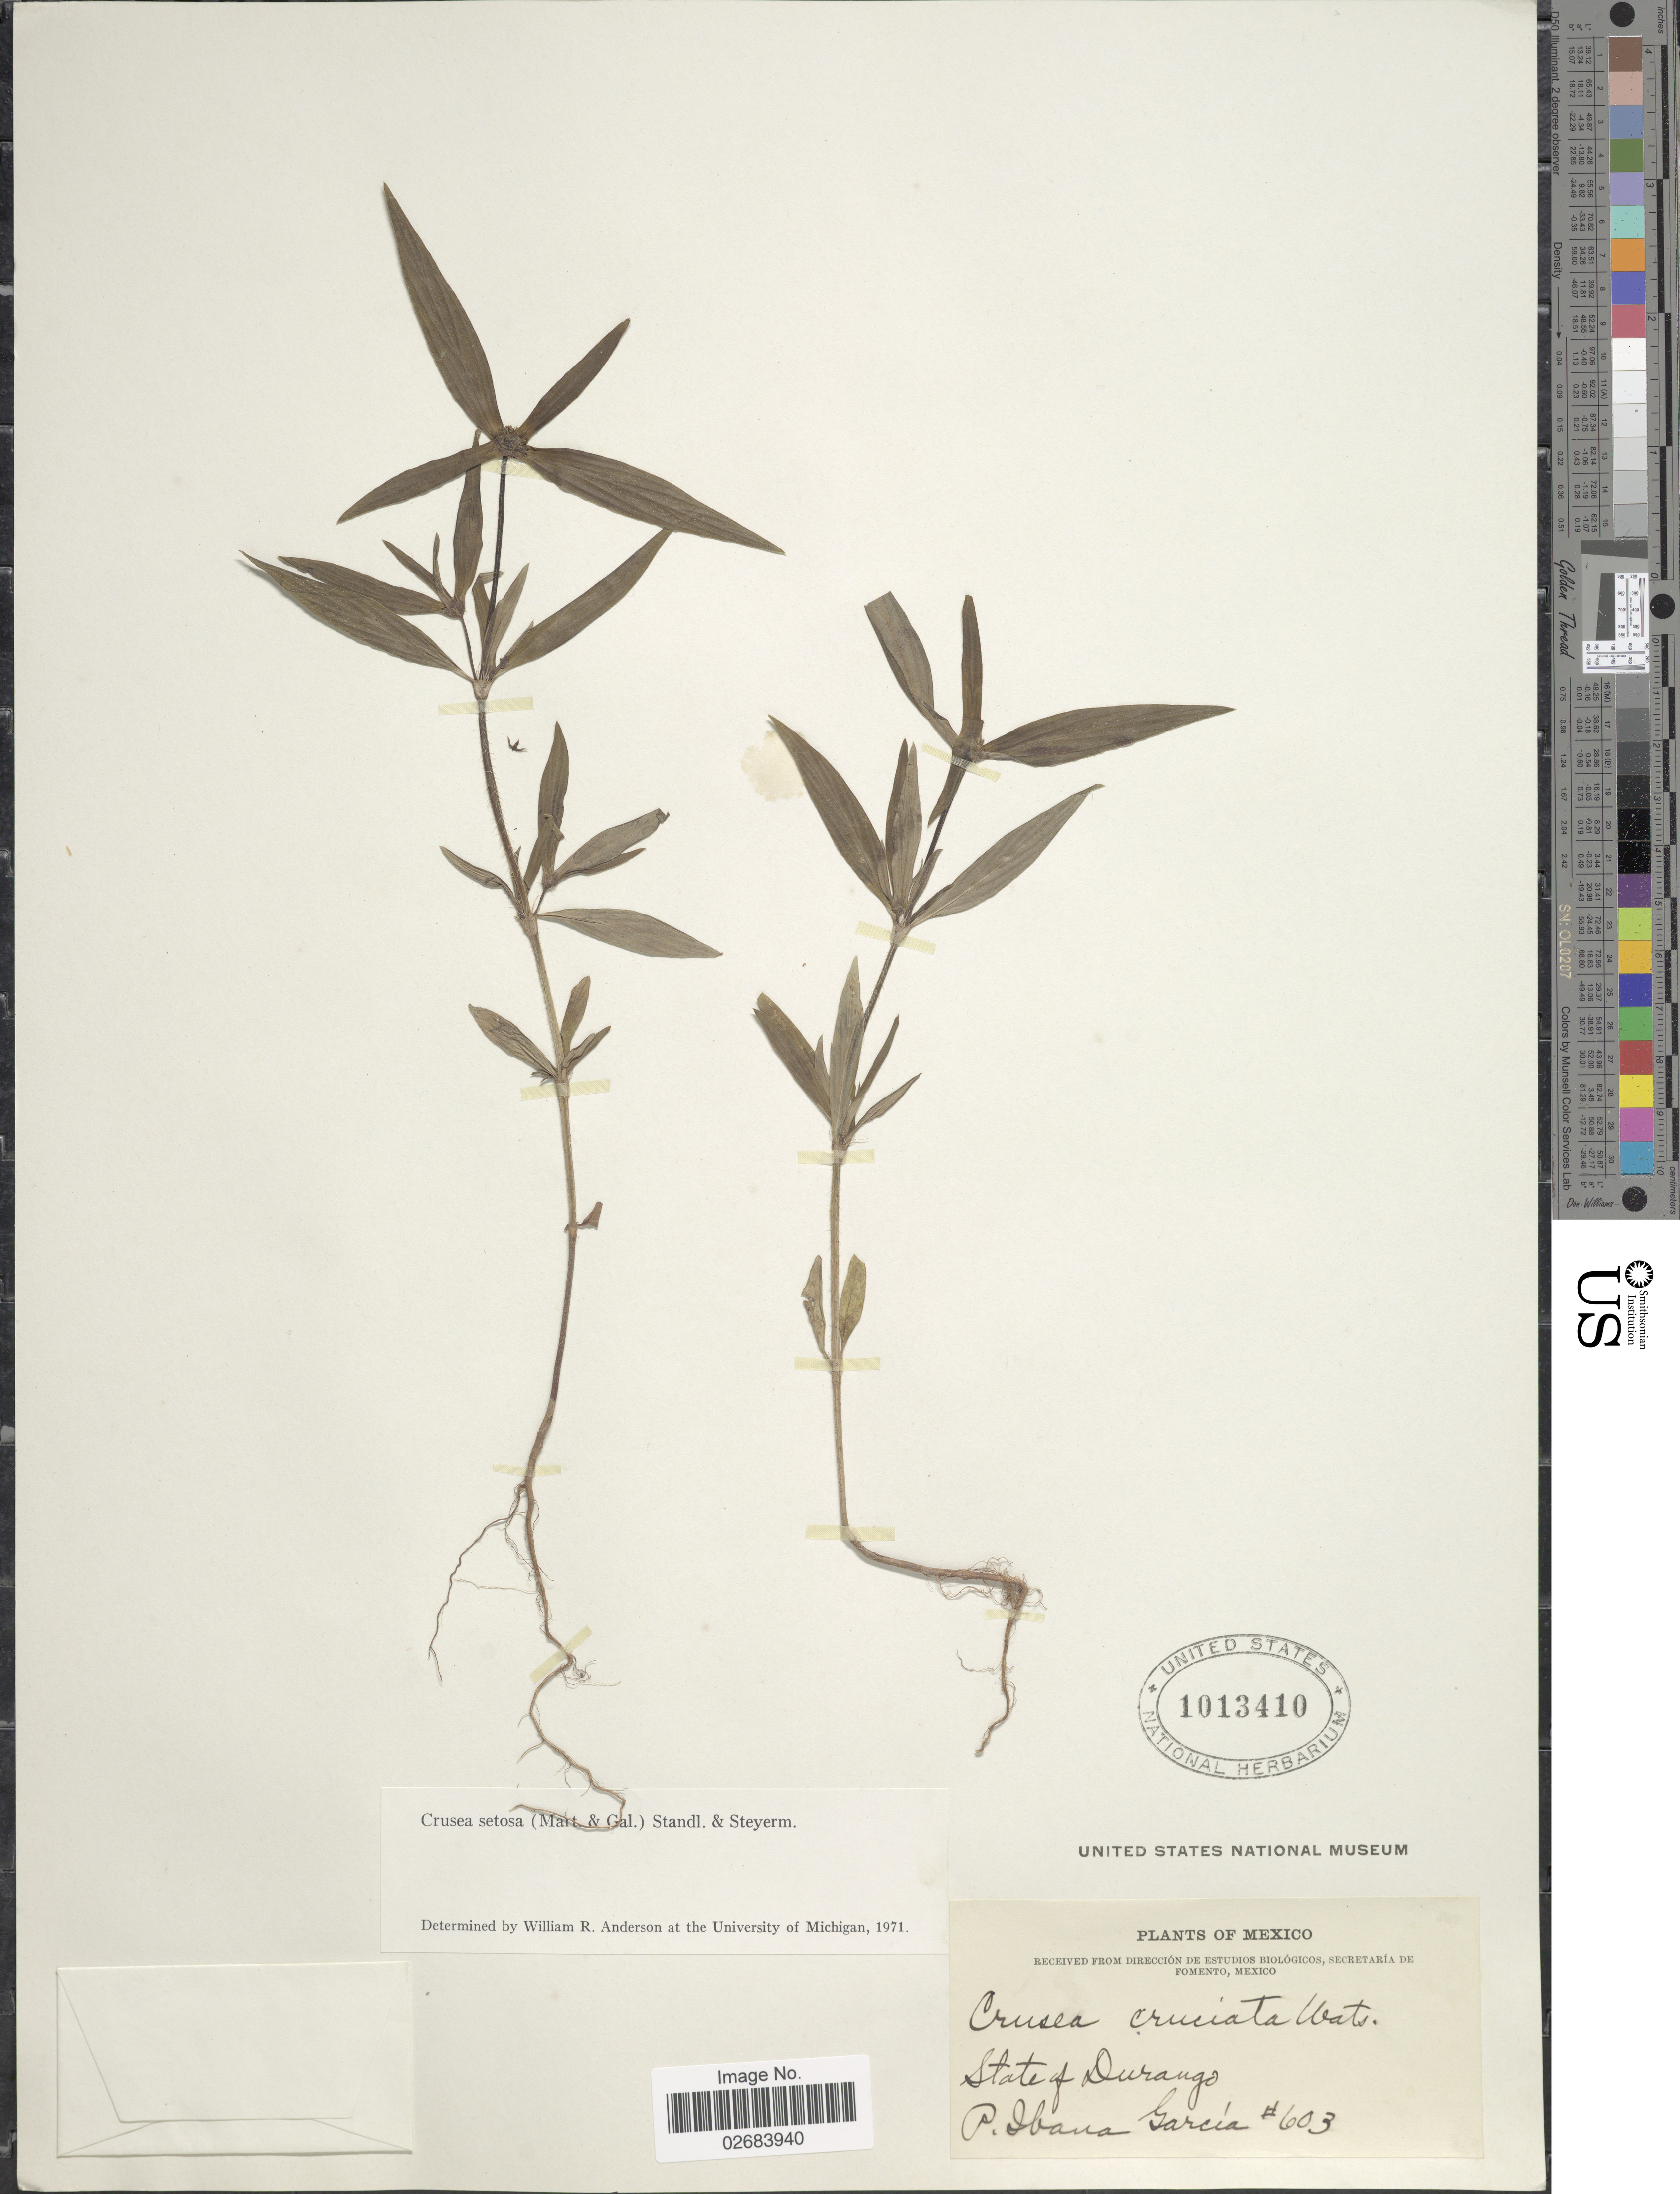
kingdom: Plantae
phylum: Tracheophyta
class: Magnoliopsida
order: Gentianales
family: Rubiaceae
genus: Crusea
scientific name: Crusea setosa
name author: (M. Martens & Galeotti) Standl. & Steyerm.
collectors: P. Ibana-Garcia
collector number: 603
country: Mexico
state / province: Durango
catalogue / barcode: US 1013410